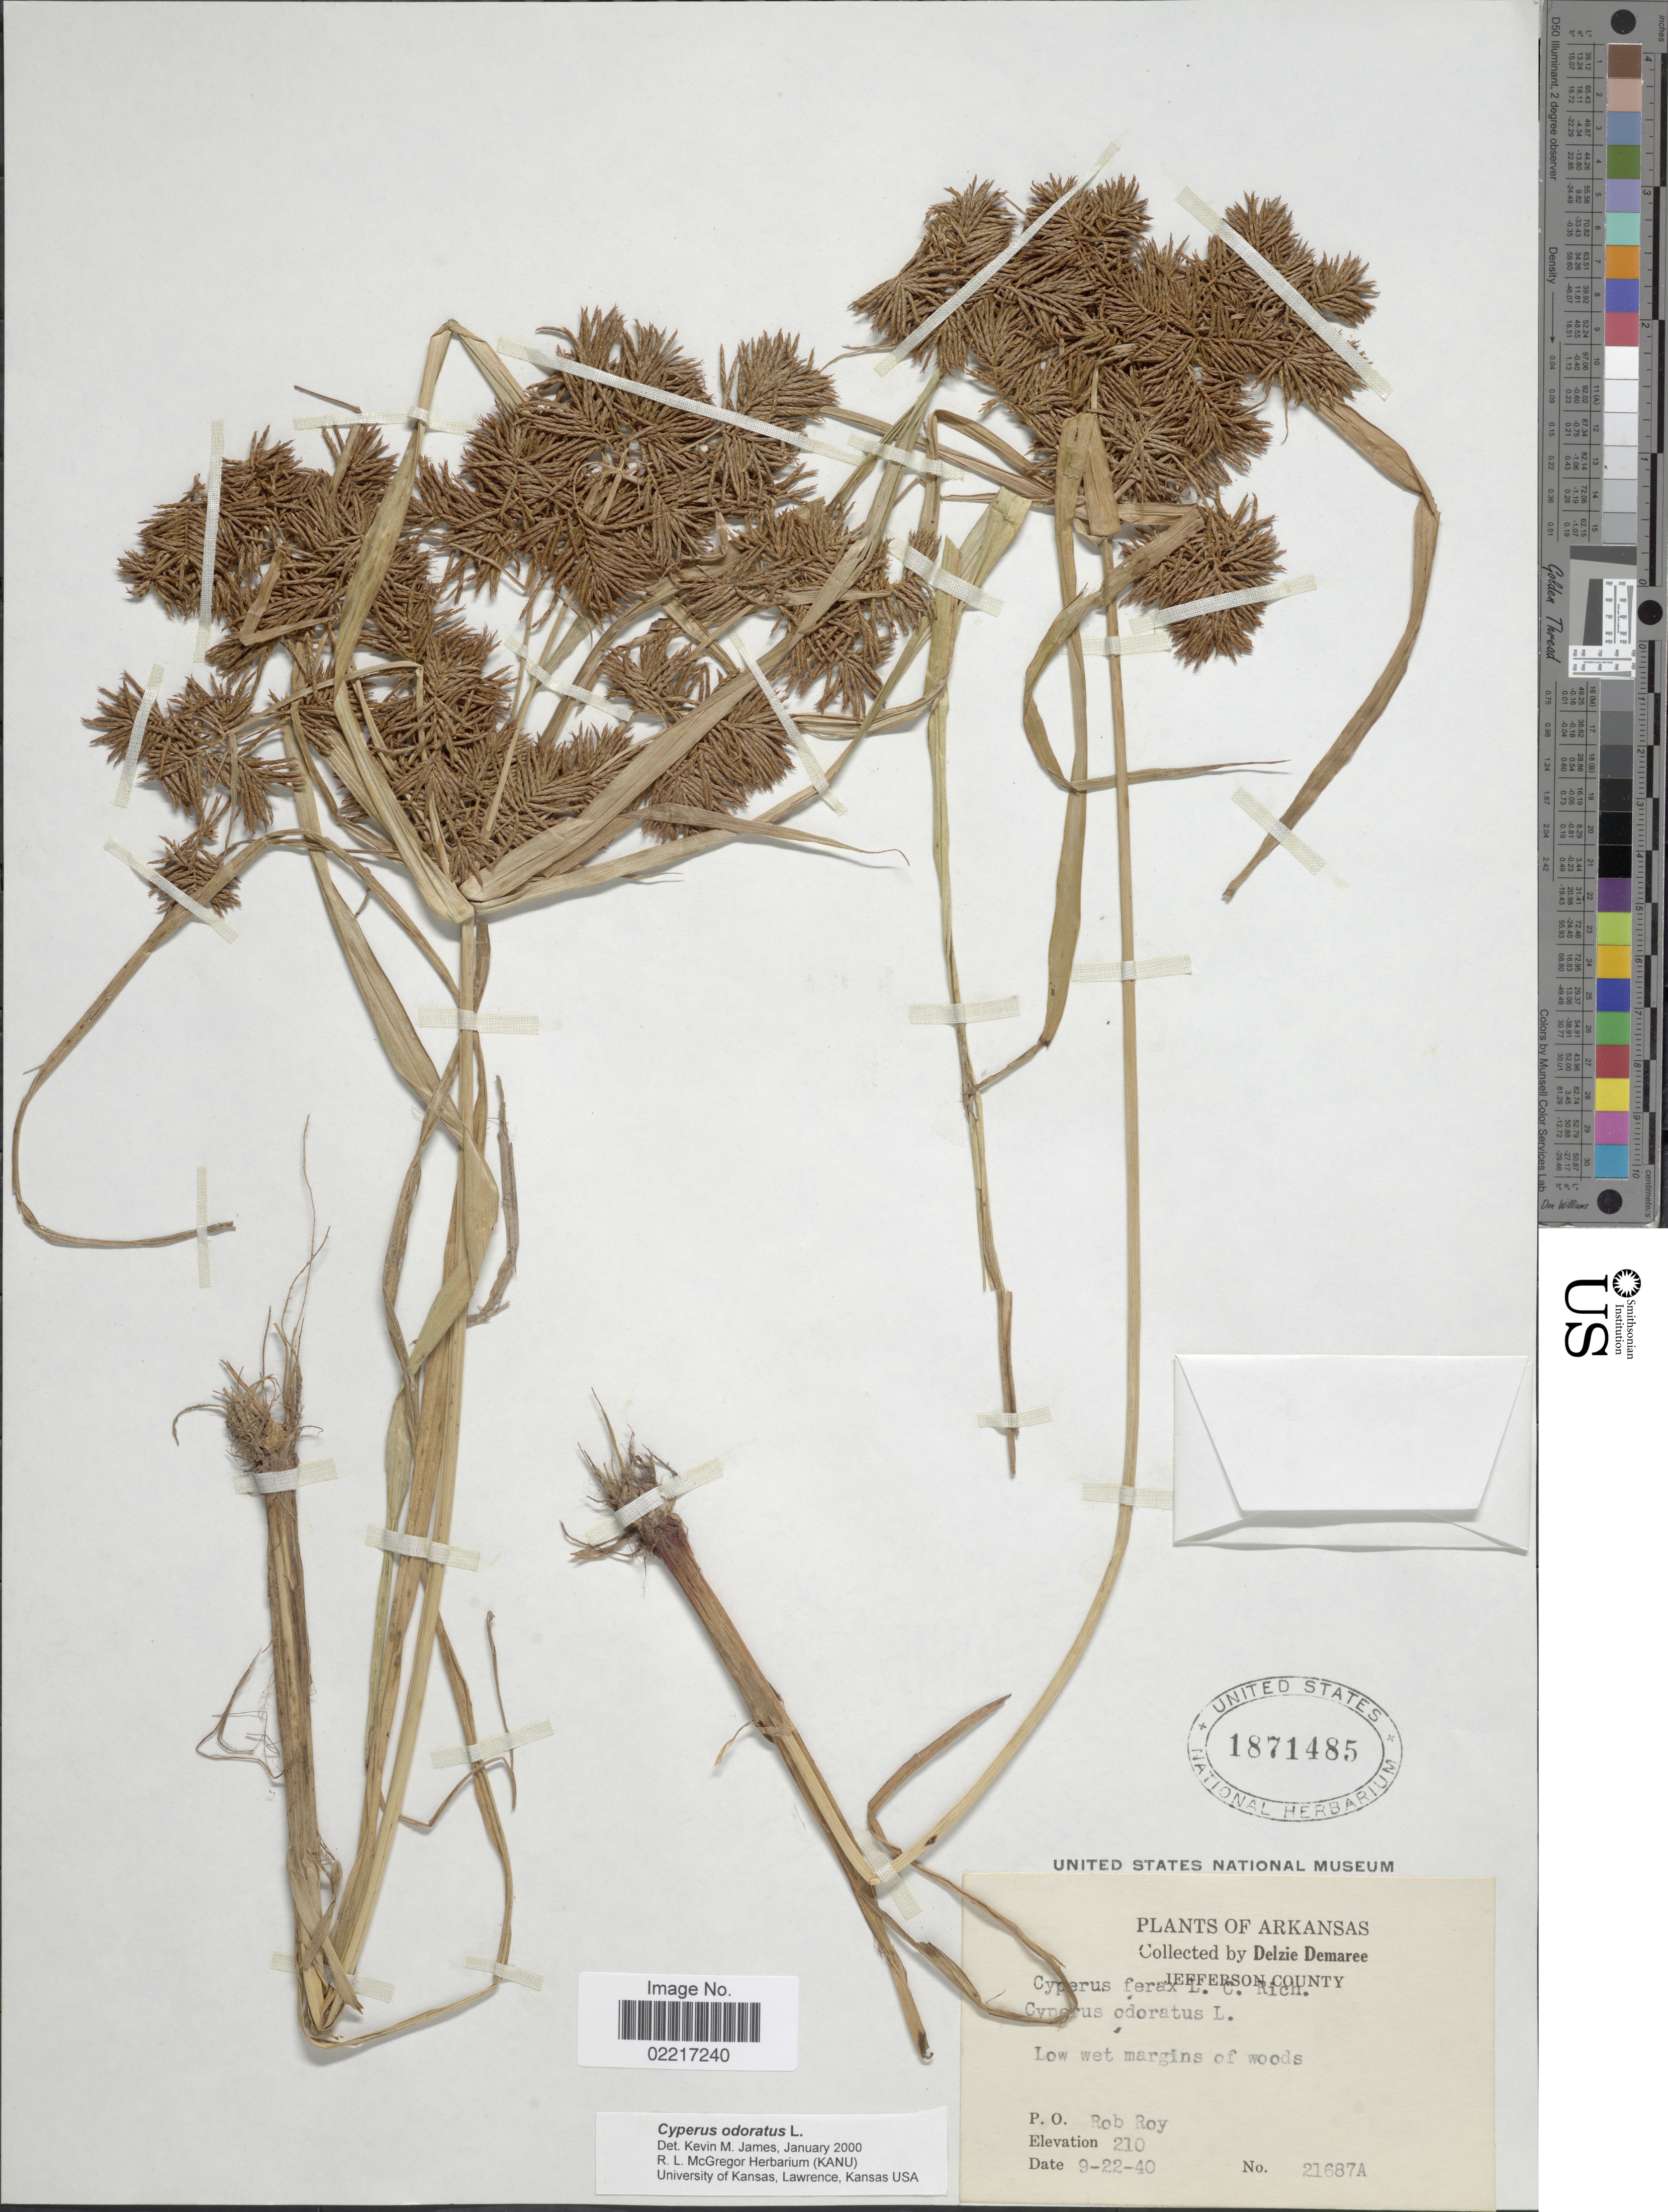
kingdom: Plantae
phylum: Tracheophyta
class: Liliopsida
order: Poales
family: Cyperaceae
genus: Cyperus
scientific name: Cyperus odoratus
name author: L.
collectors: D. Demaree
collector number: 21687A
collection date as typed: Transcribed d/m/y: 22/9/40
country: United States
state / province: Arkansas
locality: Jefferson County, Rob Roy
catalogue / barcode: US 1871485